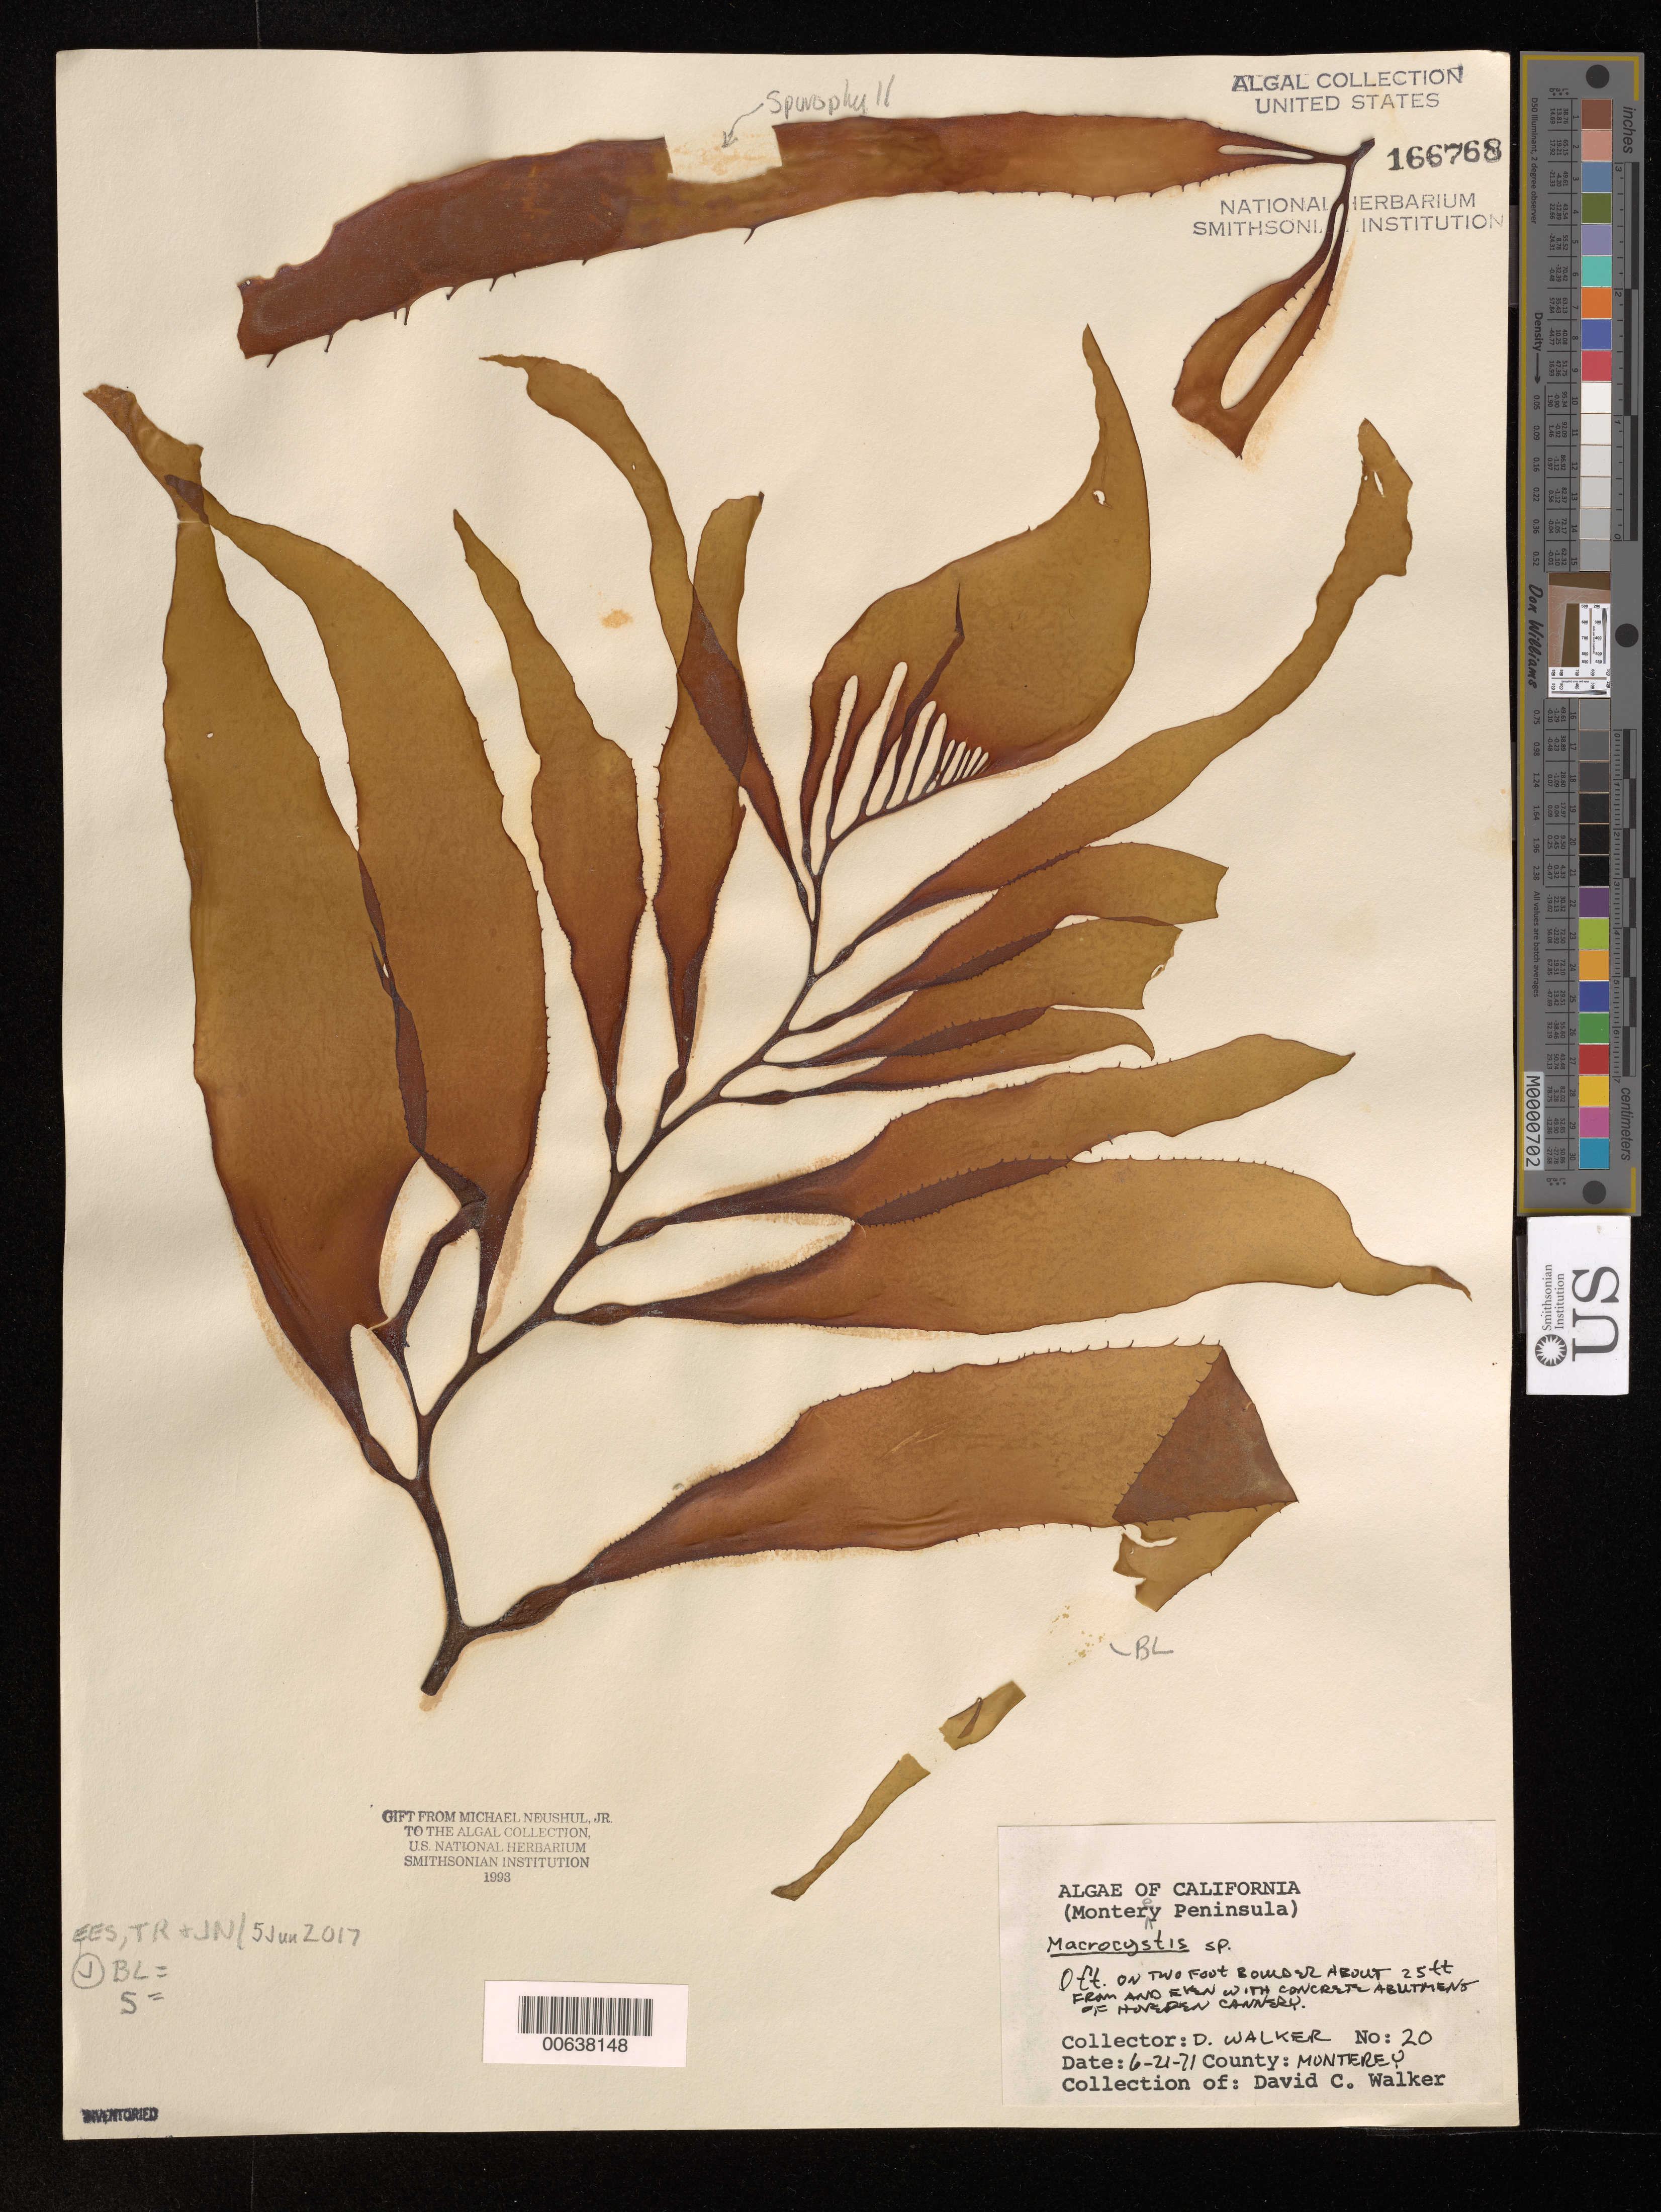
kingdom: Chromista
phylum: Ochrophyta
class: Phaeophyceae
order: Laminariales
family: Laminariaceae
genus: Macrocystis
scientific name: Macrocystis sp.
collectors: D. Walker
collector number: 20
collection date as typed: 21 Jun 1971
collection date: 1971-06-21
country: United States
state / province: California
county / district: Monterey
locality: Monterey Peninsula, off Hovden Cannery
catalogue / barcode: US 166768